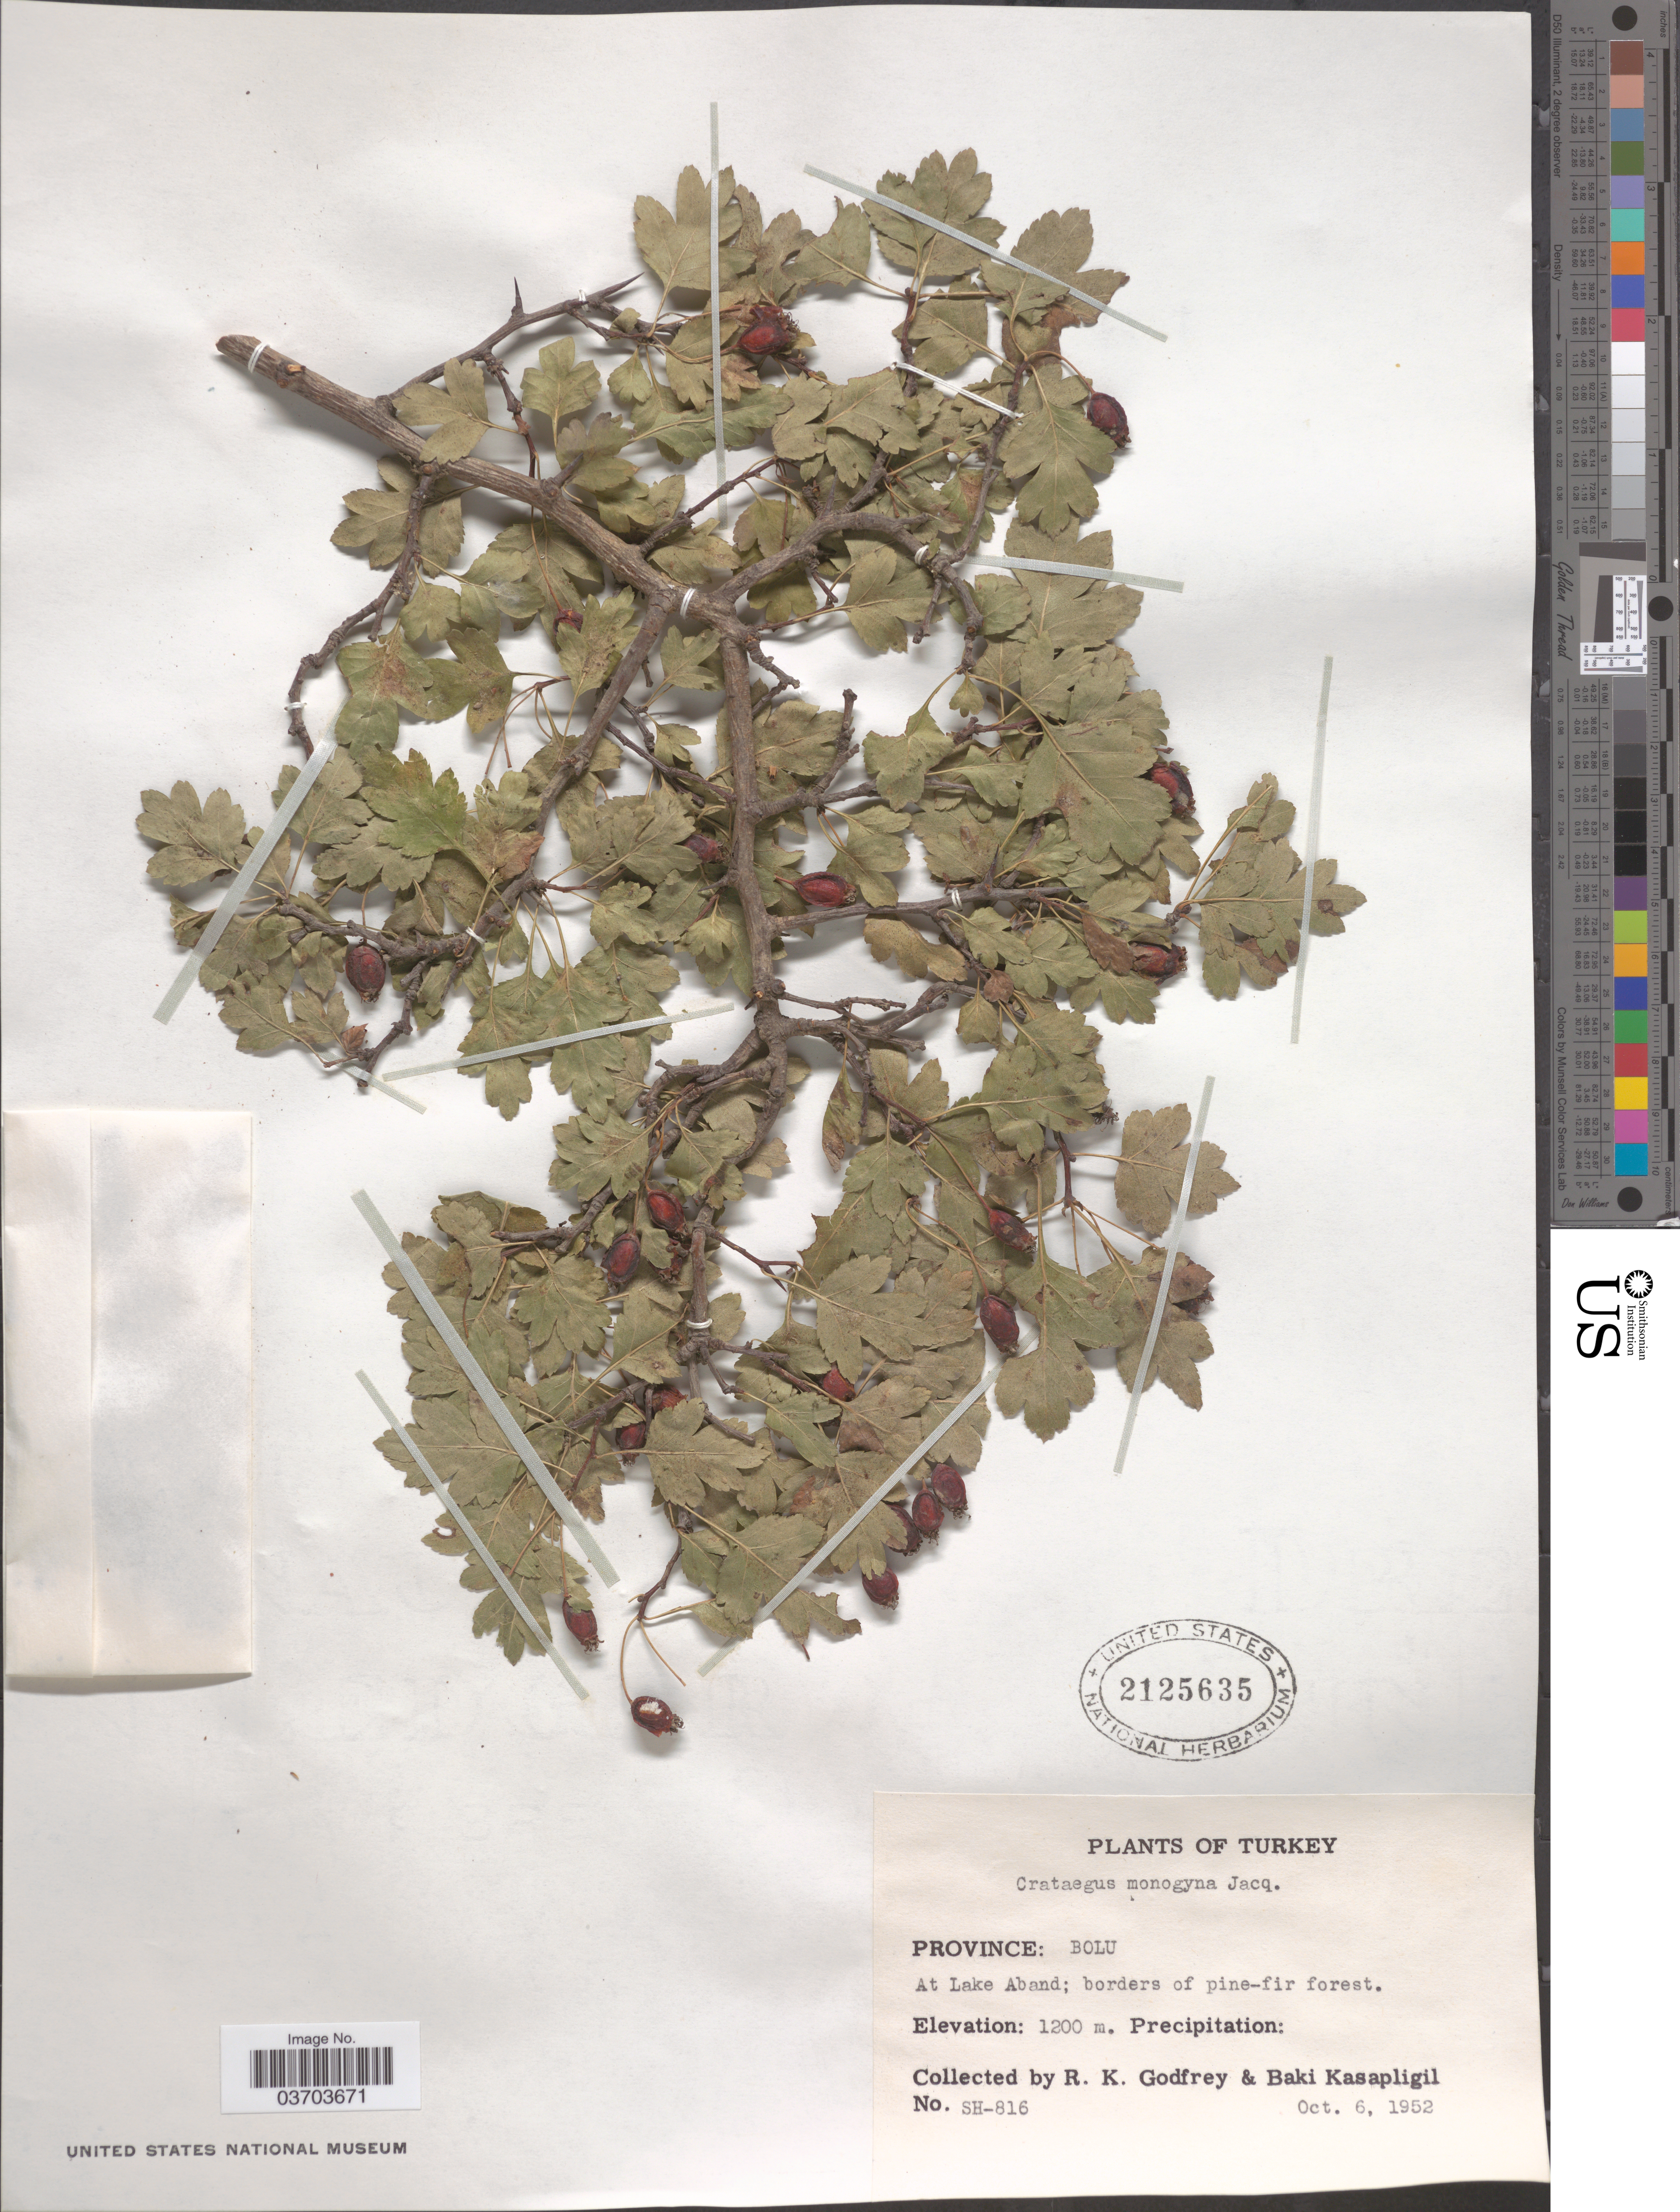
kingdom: Plantae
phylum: Tracheophyta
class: Magnoliopsida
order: Rosales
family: Rosaceae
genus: Crataegus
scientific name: Crataegus sp.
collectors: R. K. Godfrey & B. Kasapligil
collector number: SH-816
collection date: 1952-10-06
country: Turkey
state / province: Bolu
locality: At Lake Aband; borders of pine-fir forest.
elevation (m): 1200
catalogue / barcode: US 2125635